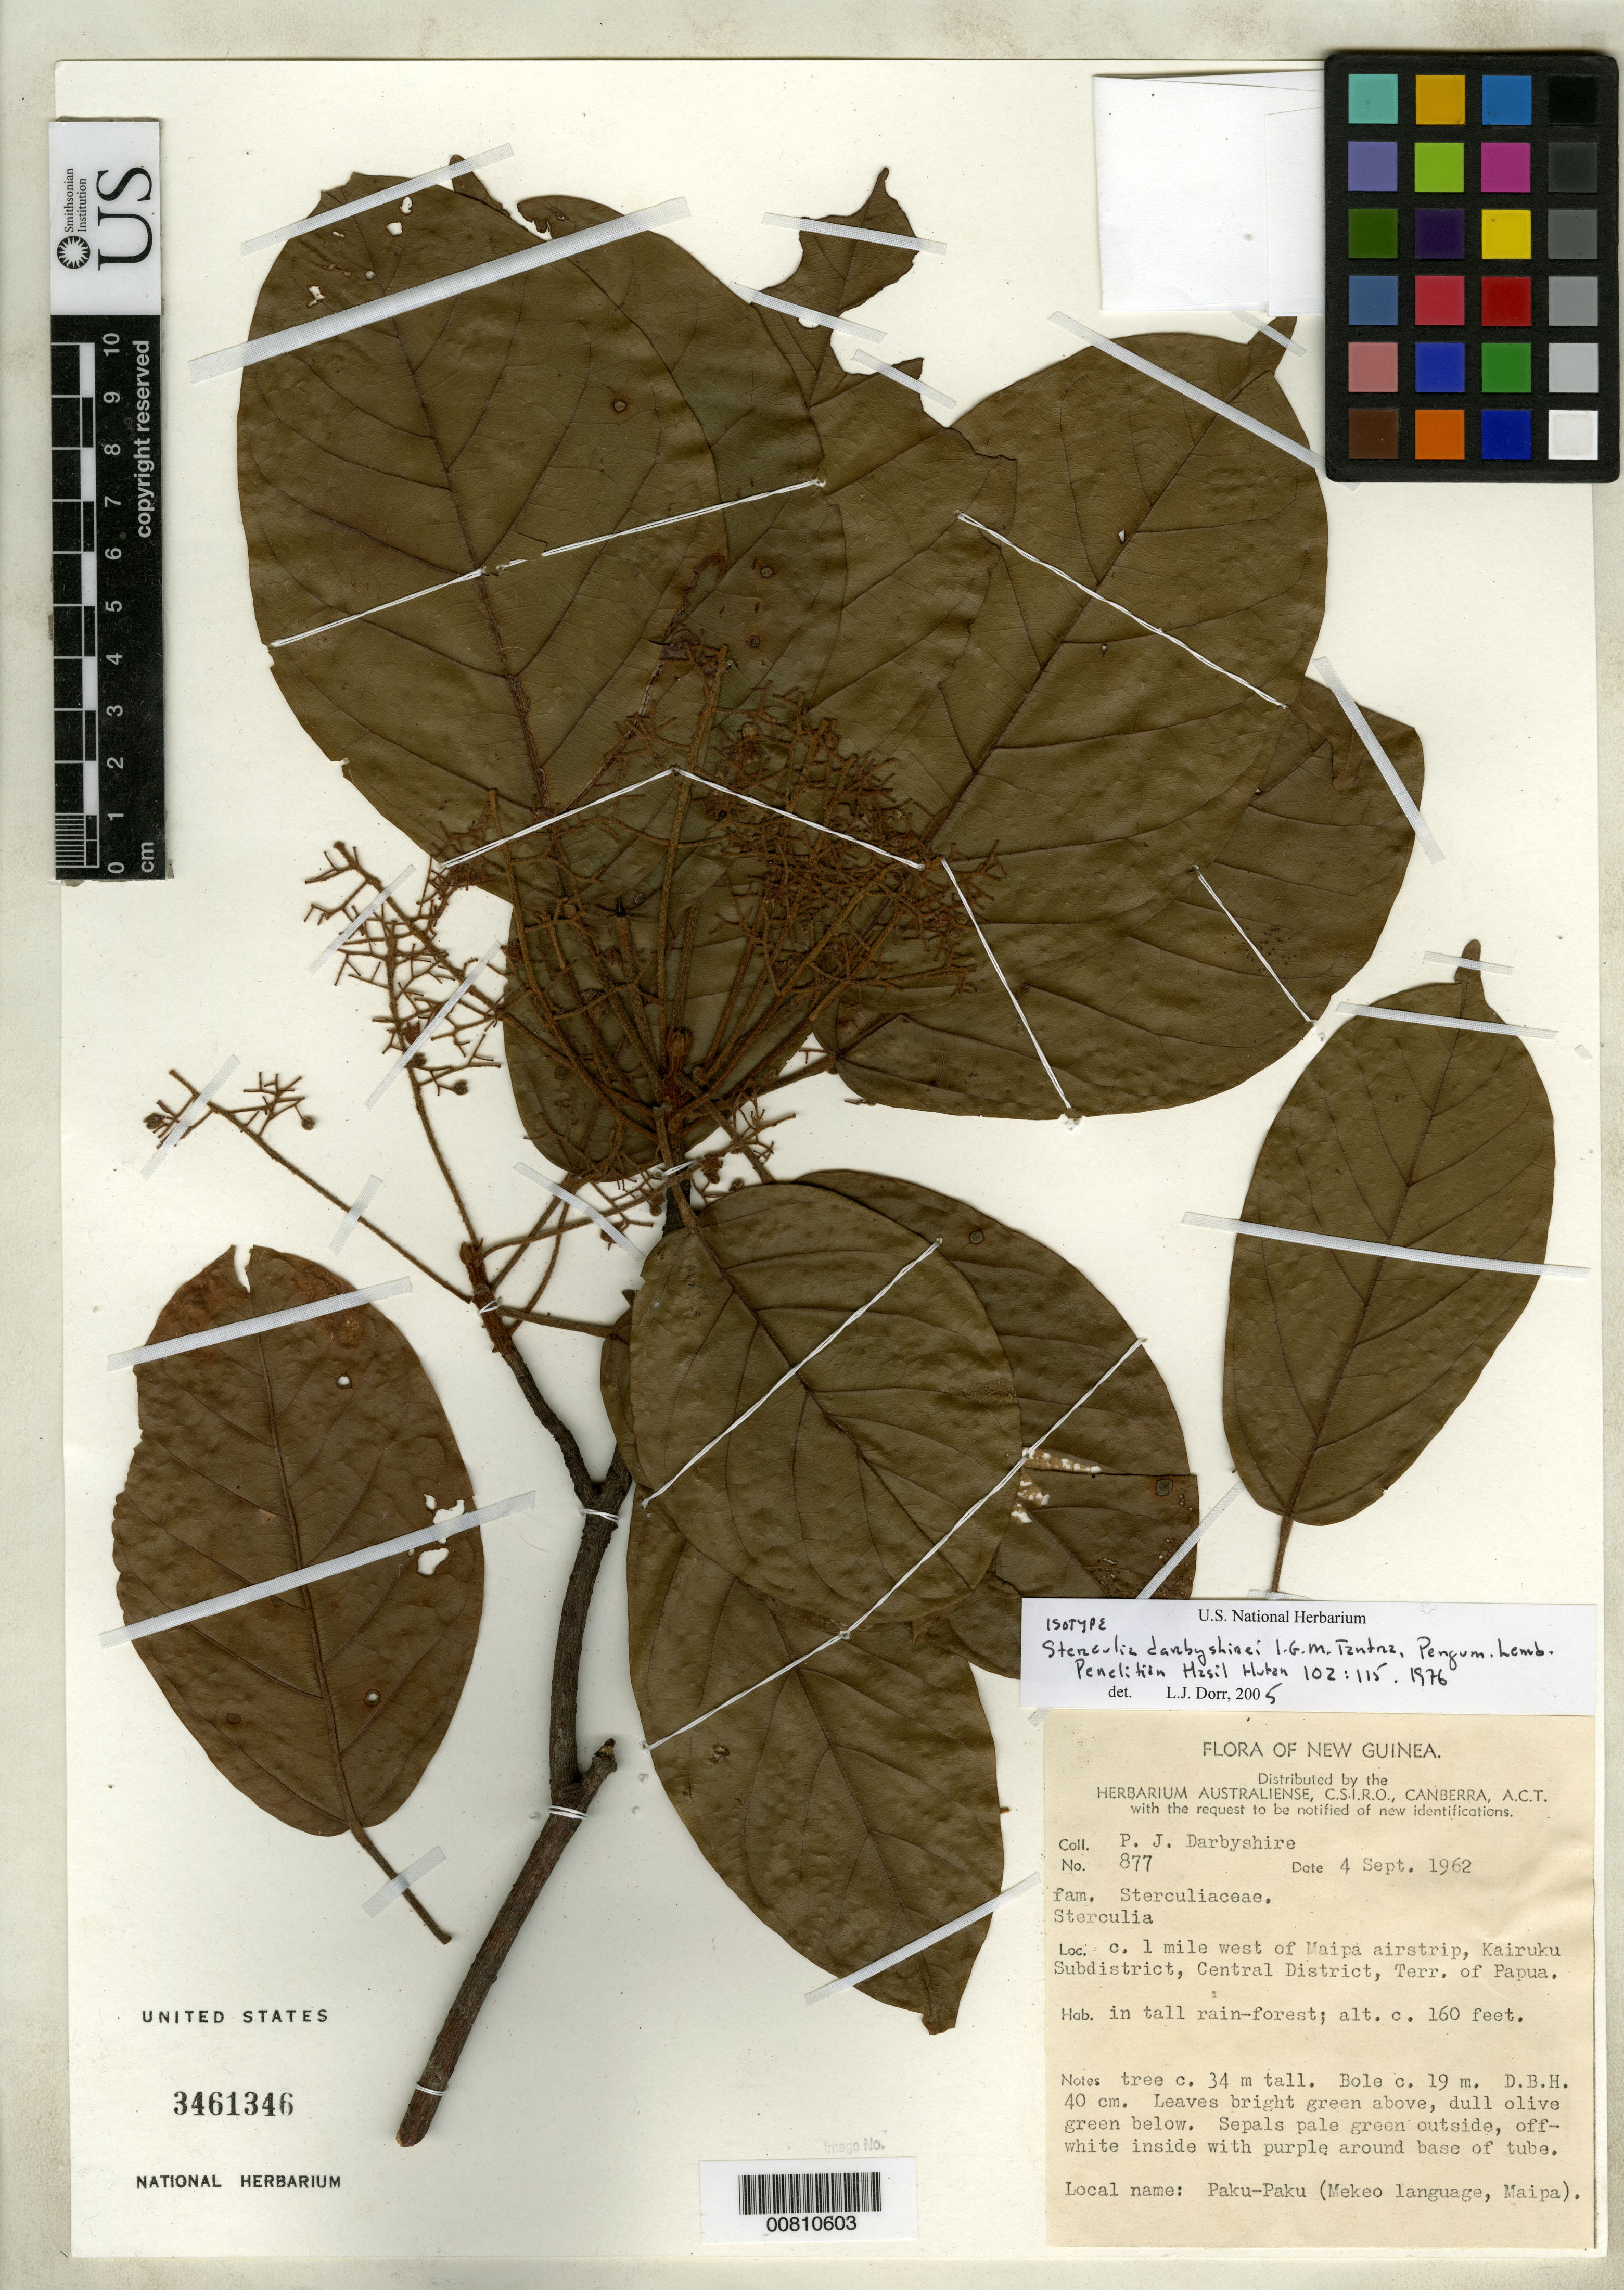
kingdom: Plantae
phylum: Tracheophyta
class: Magnoliopsida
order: Malvales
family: Malvaceae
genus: Sterculia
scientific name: Sterculia darbyshirei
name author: Tantra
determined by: Dorr, L. J., (BOT), Smithsonian Institution - National Museum of Natural History (UNITED STATES)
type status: Isotype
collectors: P. Darbyshire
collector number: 877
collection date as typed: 04 Sep 1962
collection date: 1962-09-04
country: Papua New Guinea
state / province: Central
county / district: Kairuku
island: New Guinea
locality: C. 1 mile west of Maipa airstrip, Kairuku Subdistrict, Central District, Terr. of Papua.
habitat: Tall rain-forest.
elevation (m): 49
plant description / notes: Holotype at K.; Common name: Local name: Paku-Paku (Mekeo language, Maipa)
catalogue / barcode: US 3461346